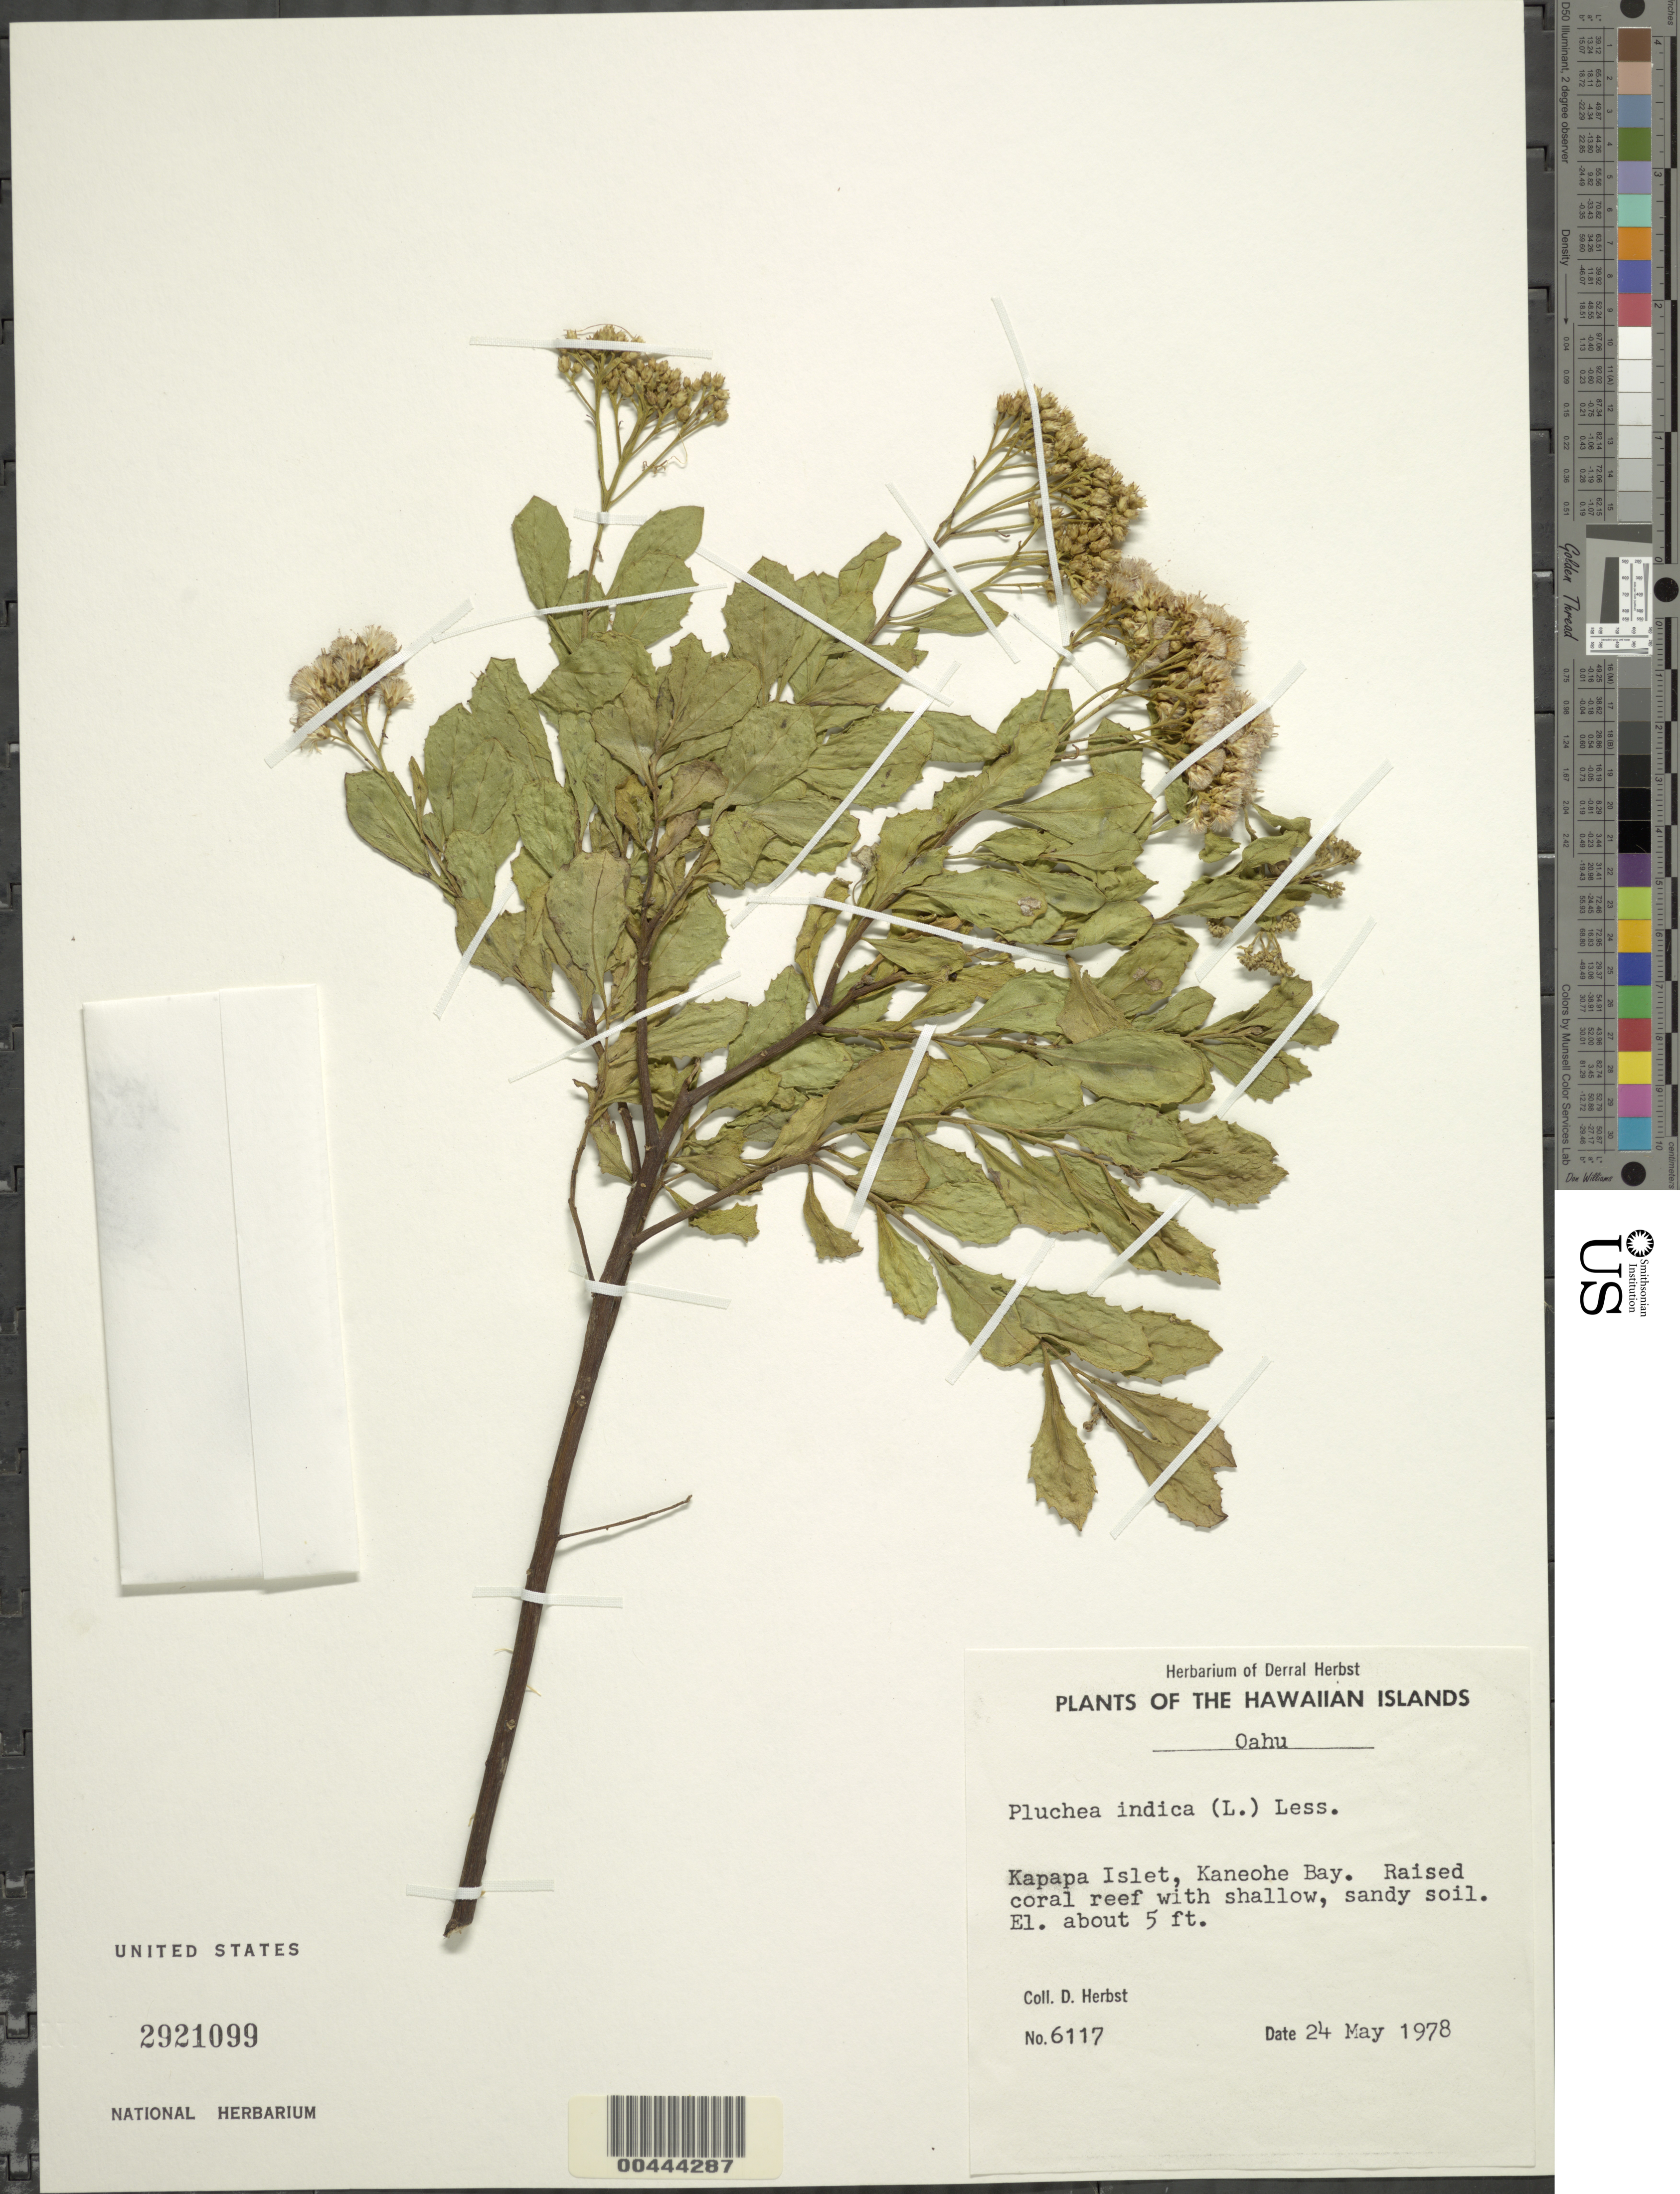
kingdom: Plantae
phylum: Tracheophyta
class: Magnoliopsida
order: Asterales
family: Asteraceae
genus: Pluchea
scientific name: Pluchea indica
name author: (L.) Less.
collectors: D. R. Herbst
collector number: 6117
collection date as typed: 24 May 1978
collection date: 1978-05-24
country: United States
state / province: Hawaii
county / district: Honolulu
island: Kapapa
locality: Kaneohe Bay, Kapapa Island State Bird Refuge, Oahu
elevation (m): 2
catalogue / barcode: US 2921099